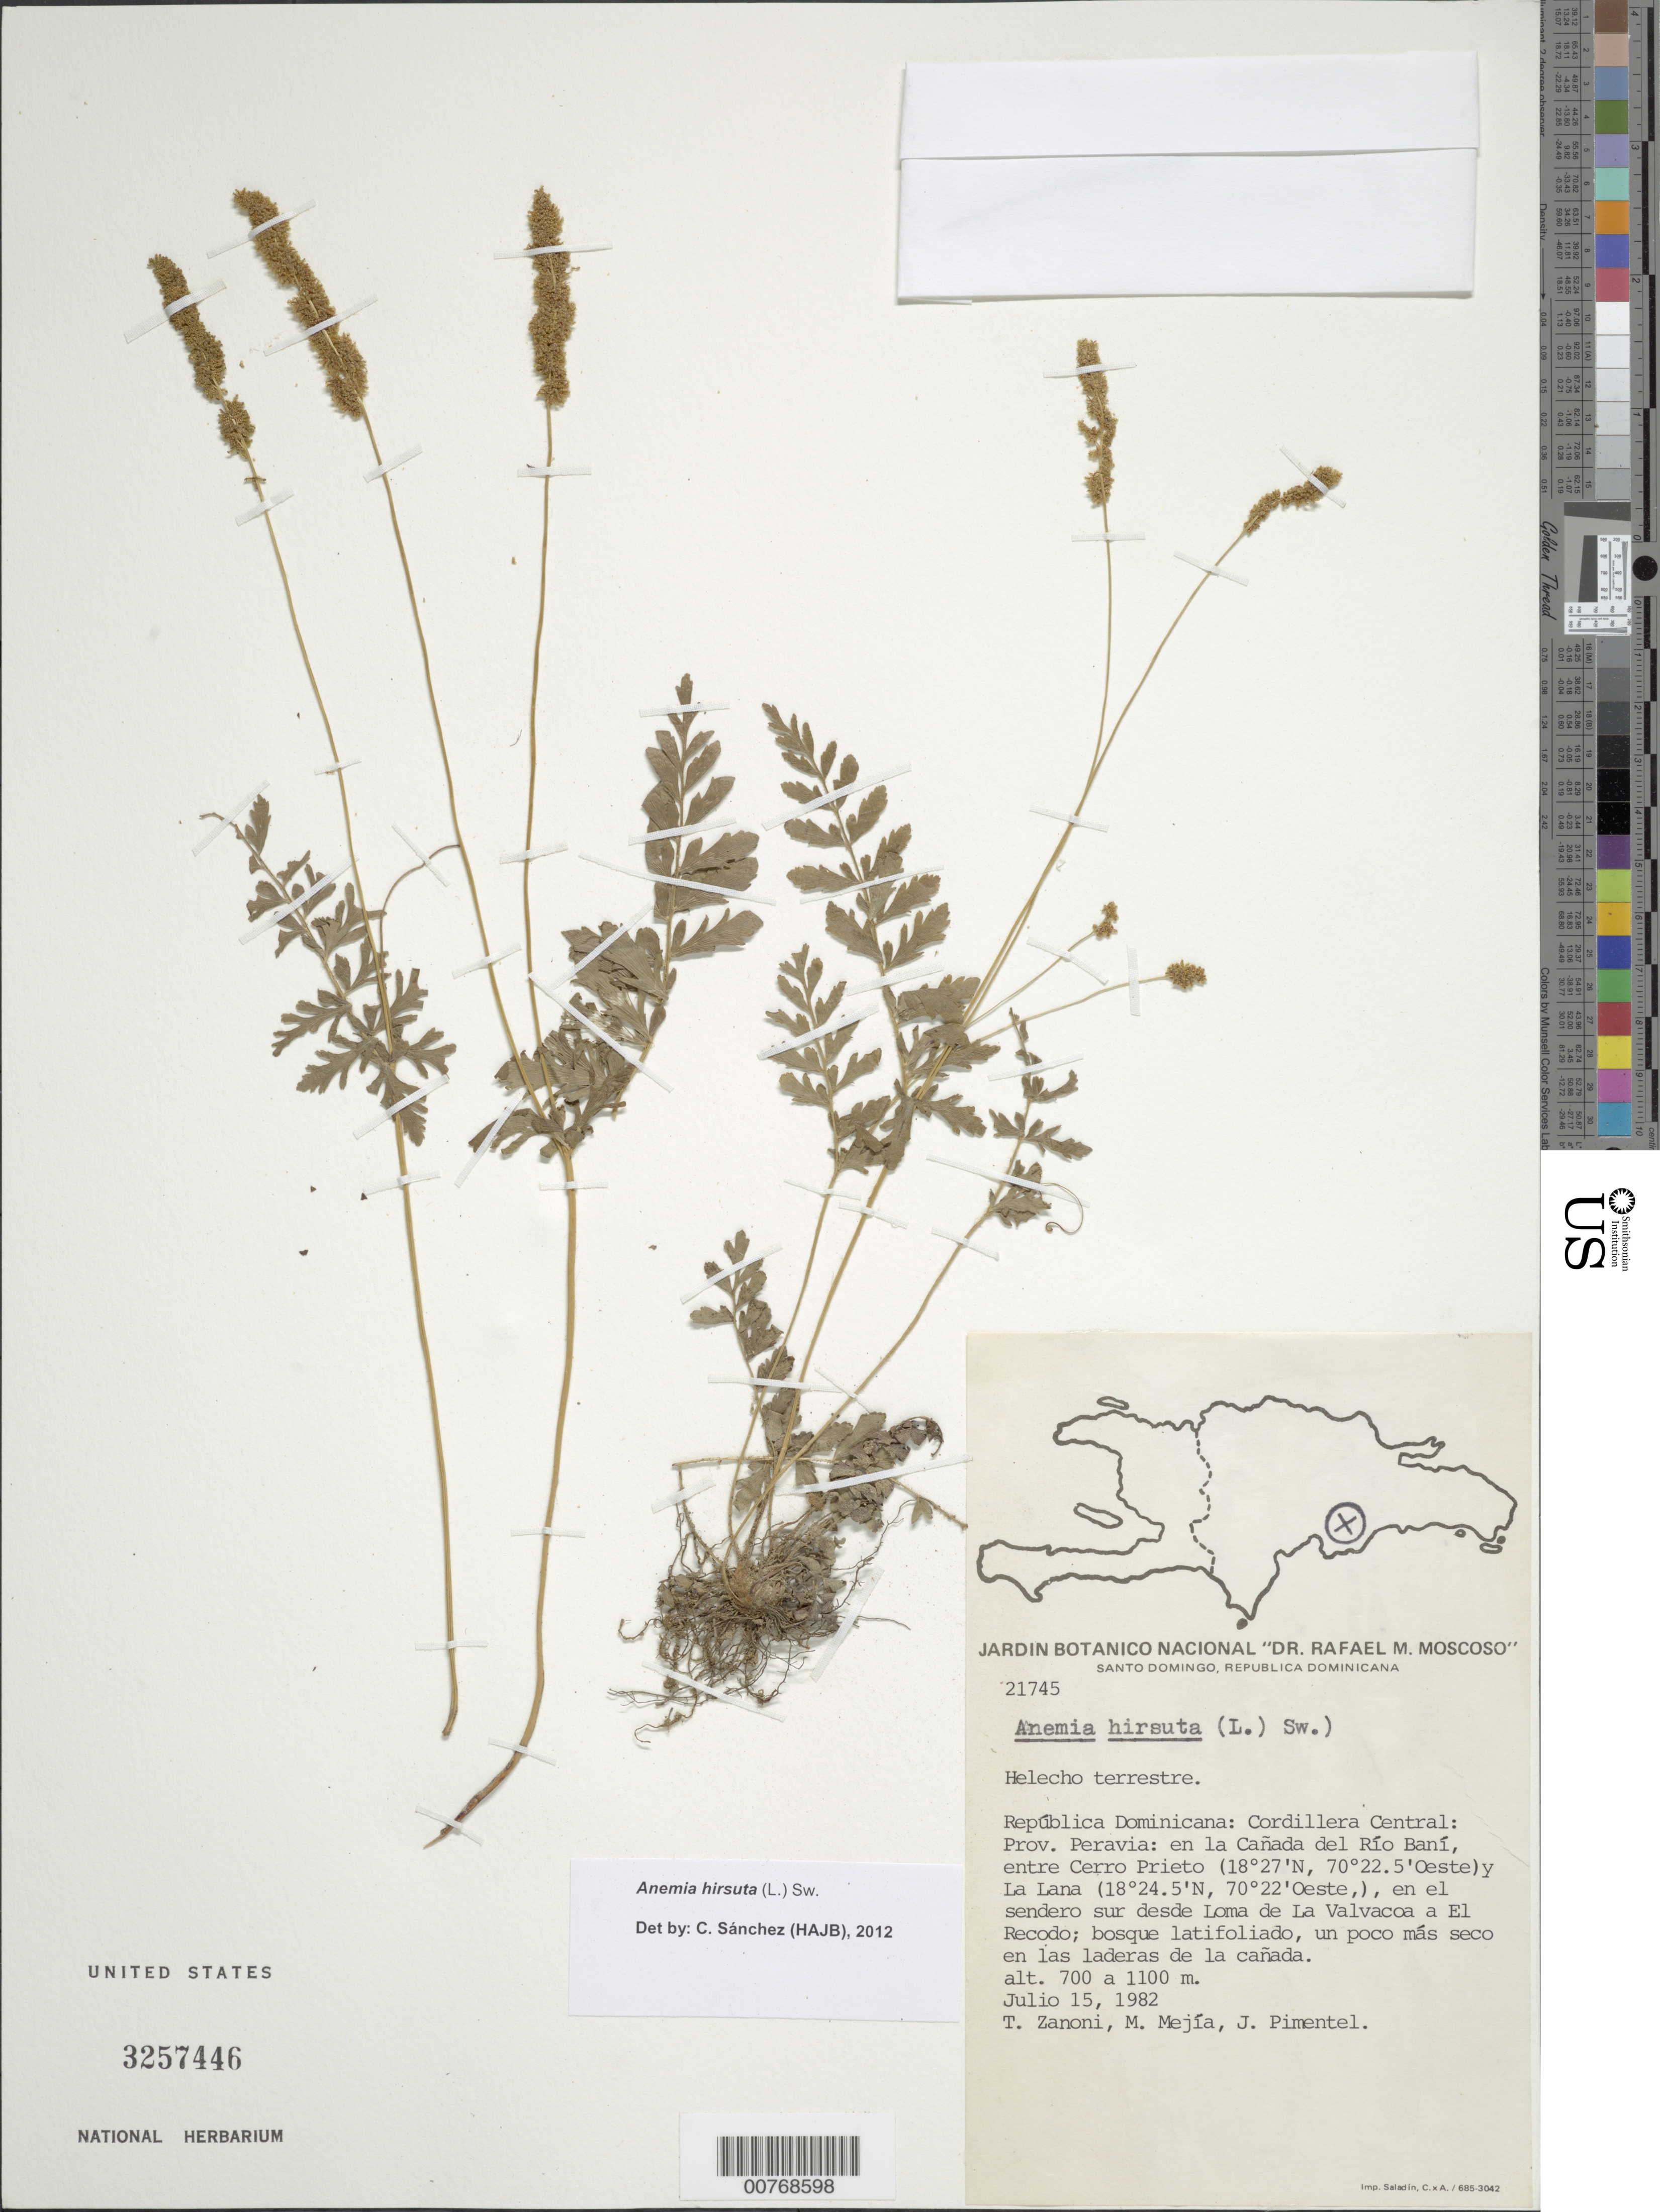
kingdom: Plantae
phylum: Tracheophyta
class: Polypodiopsida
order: Schizaeales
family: Anemiaceae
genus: Anemia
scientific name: Anemia hirsuta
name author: (L.) Sw.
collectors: T. A. Zanoni, M. Mejia & J. Pimentel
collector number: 21745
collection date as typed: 15 Jul 1982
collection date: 1982-07-15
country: Dominican Republic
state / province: Peravia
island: Hispaniola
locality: Cordillera Central, en la Cañada del Rio Baní entre Cerro Prieto (18 27' N, 70 22.5' W) y La Lana (18 24.5' N 70 22' W), en el sendero sur desde Loma de La Valvacoa a El Recodo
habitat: Bosque latifoliado, un poco más seco en las laderas de la cañada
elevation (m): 700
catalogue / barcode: US 3257446